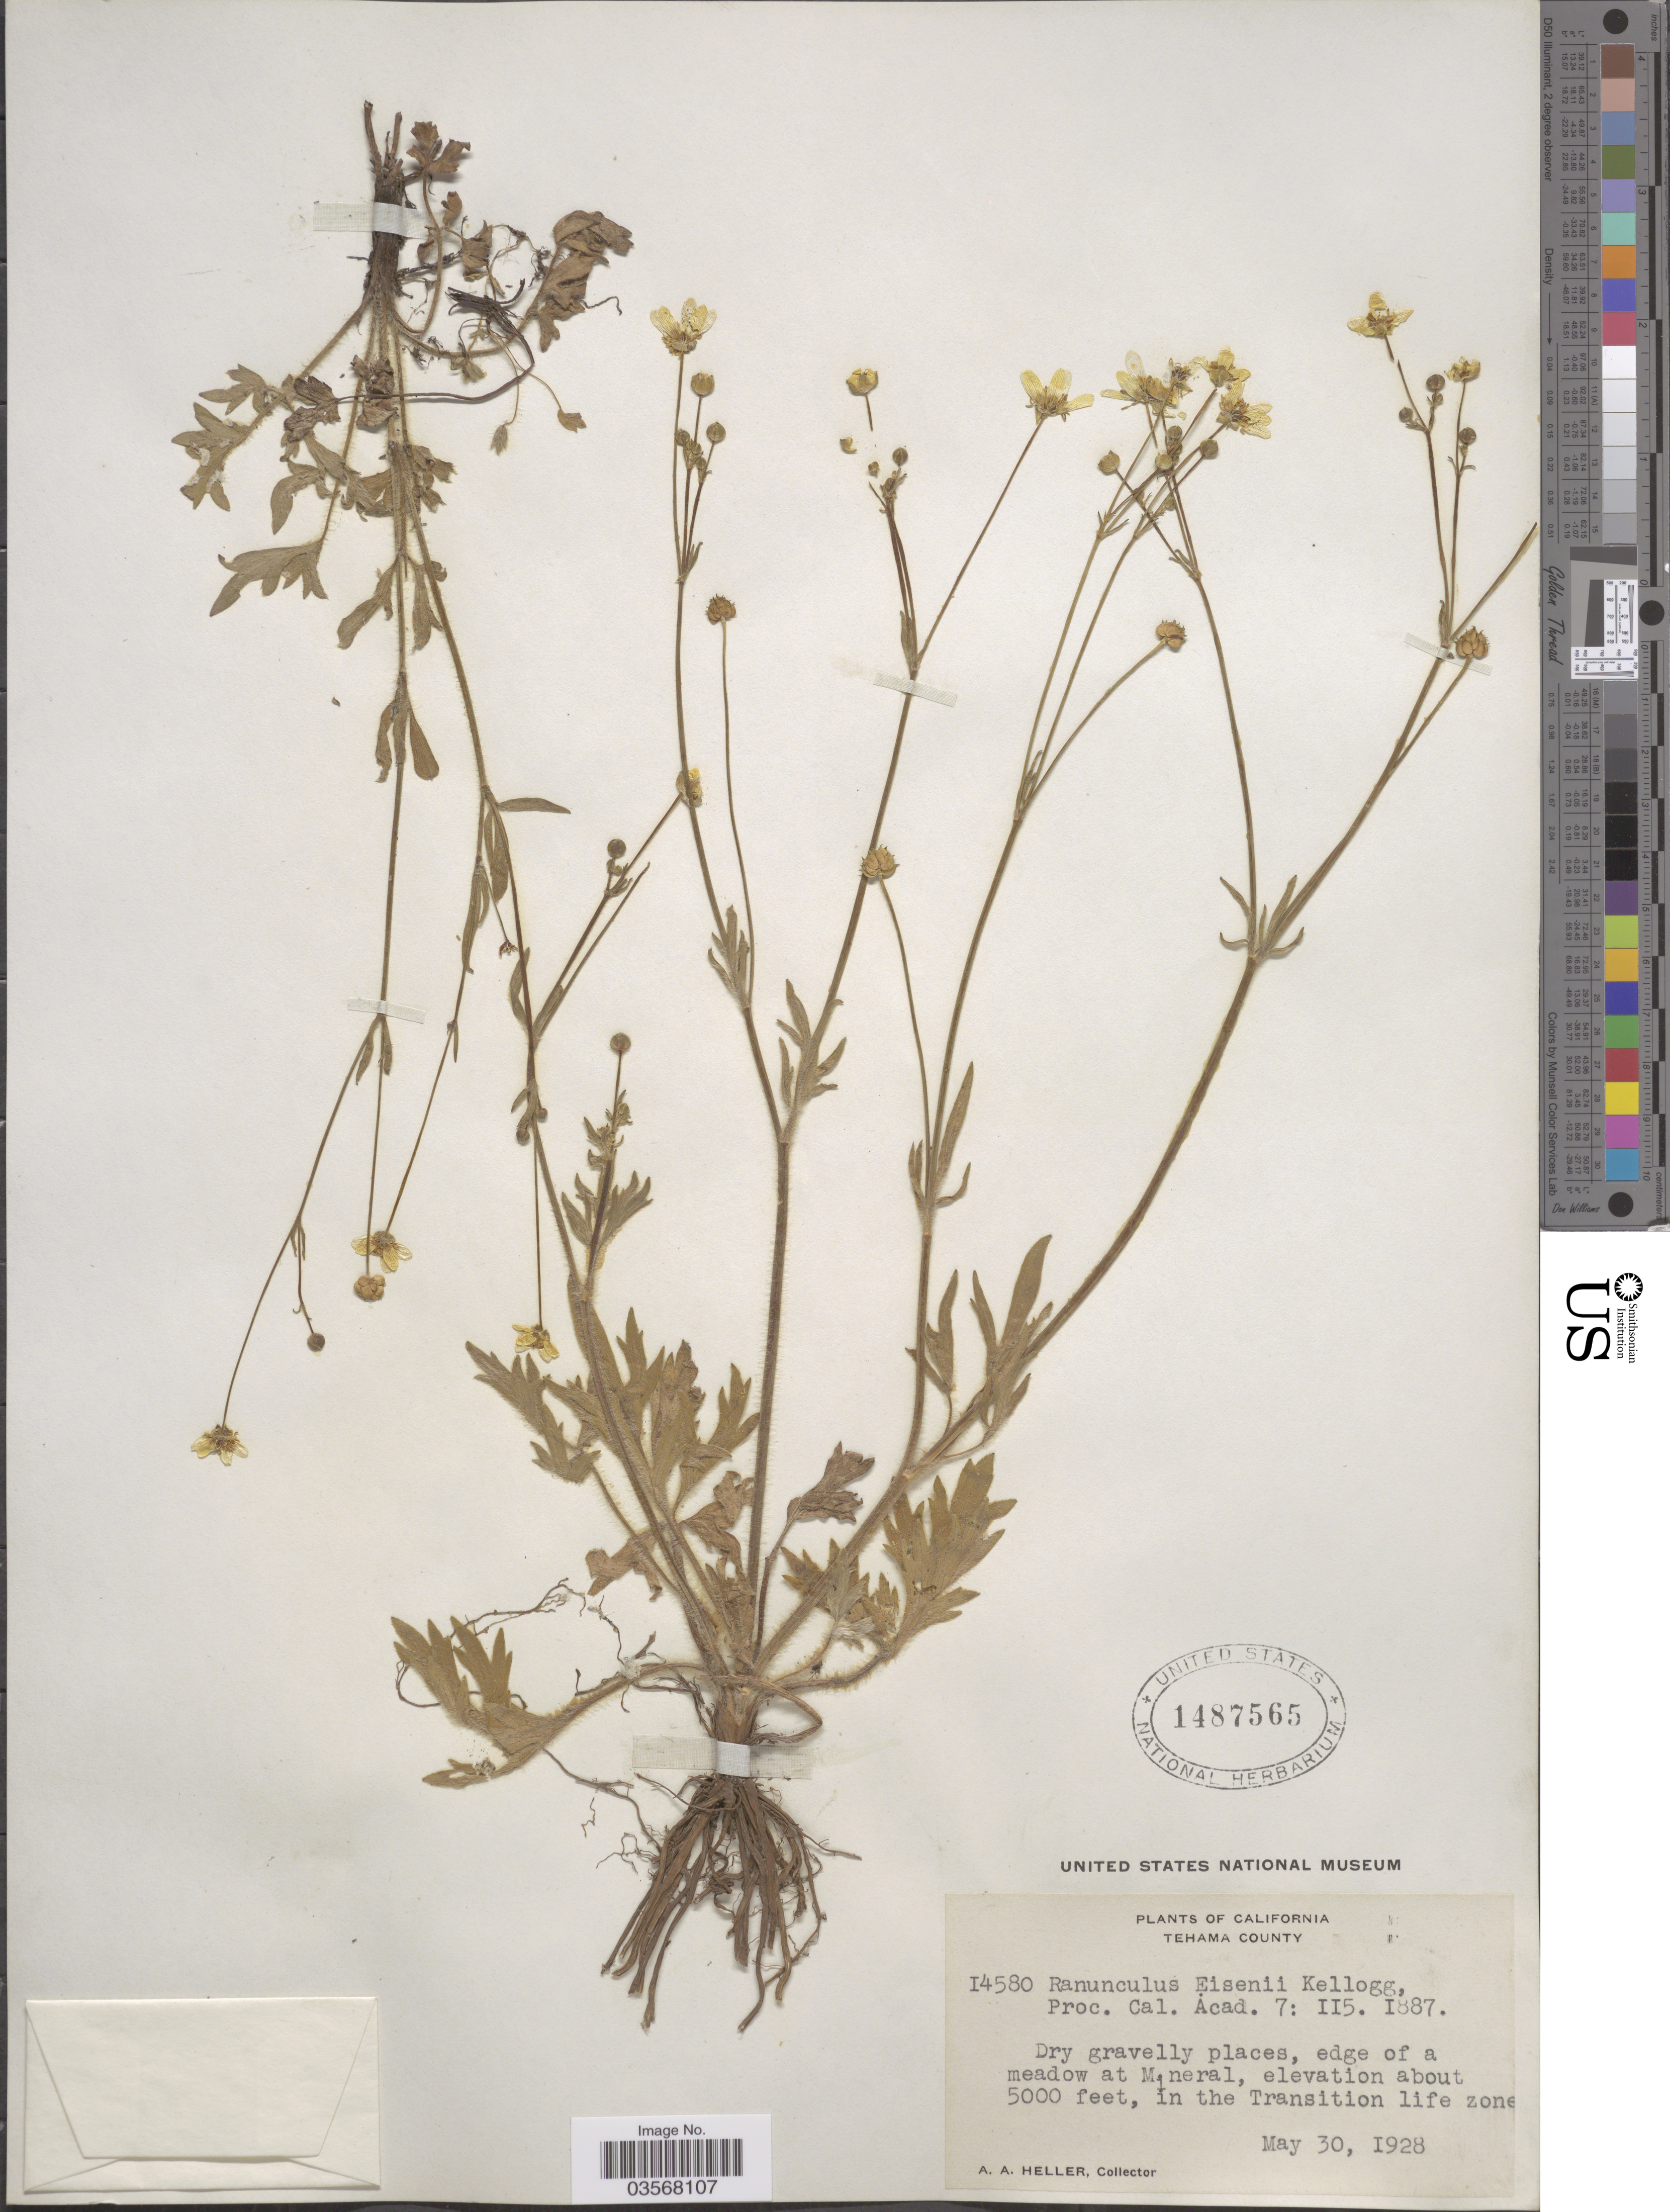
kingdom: Plantae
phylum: Tracheophyta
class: Magnoliopsida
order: Ranunculales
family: Ranunculaceae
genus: Ranunculus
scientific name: Ranunculus occidentalis var. eisenii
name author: Nutt.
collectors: A. A. Heller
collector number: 14580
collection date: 1928-05-30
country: United States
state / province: California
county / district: Tehama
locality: Tehema County. Edge of a meadow at Mineral, in the Transition life zone.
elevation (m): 1524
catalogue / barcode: US 1487565